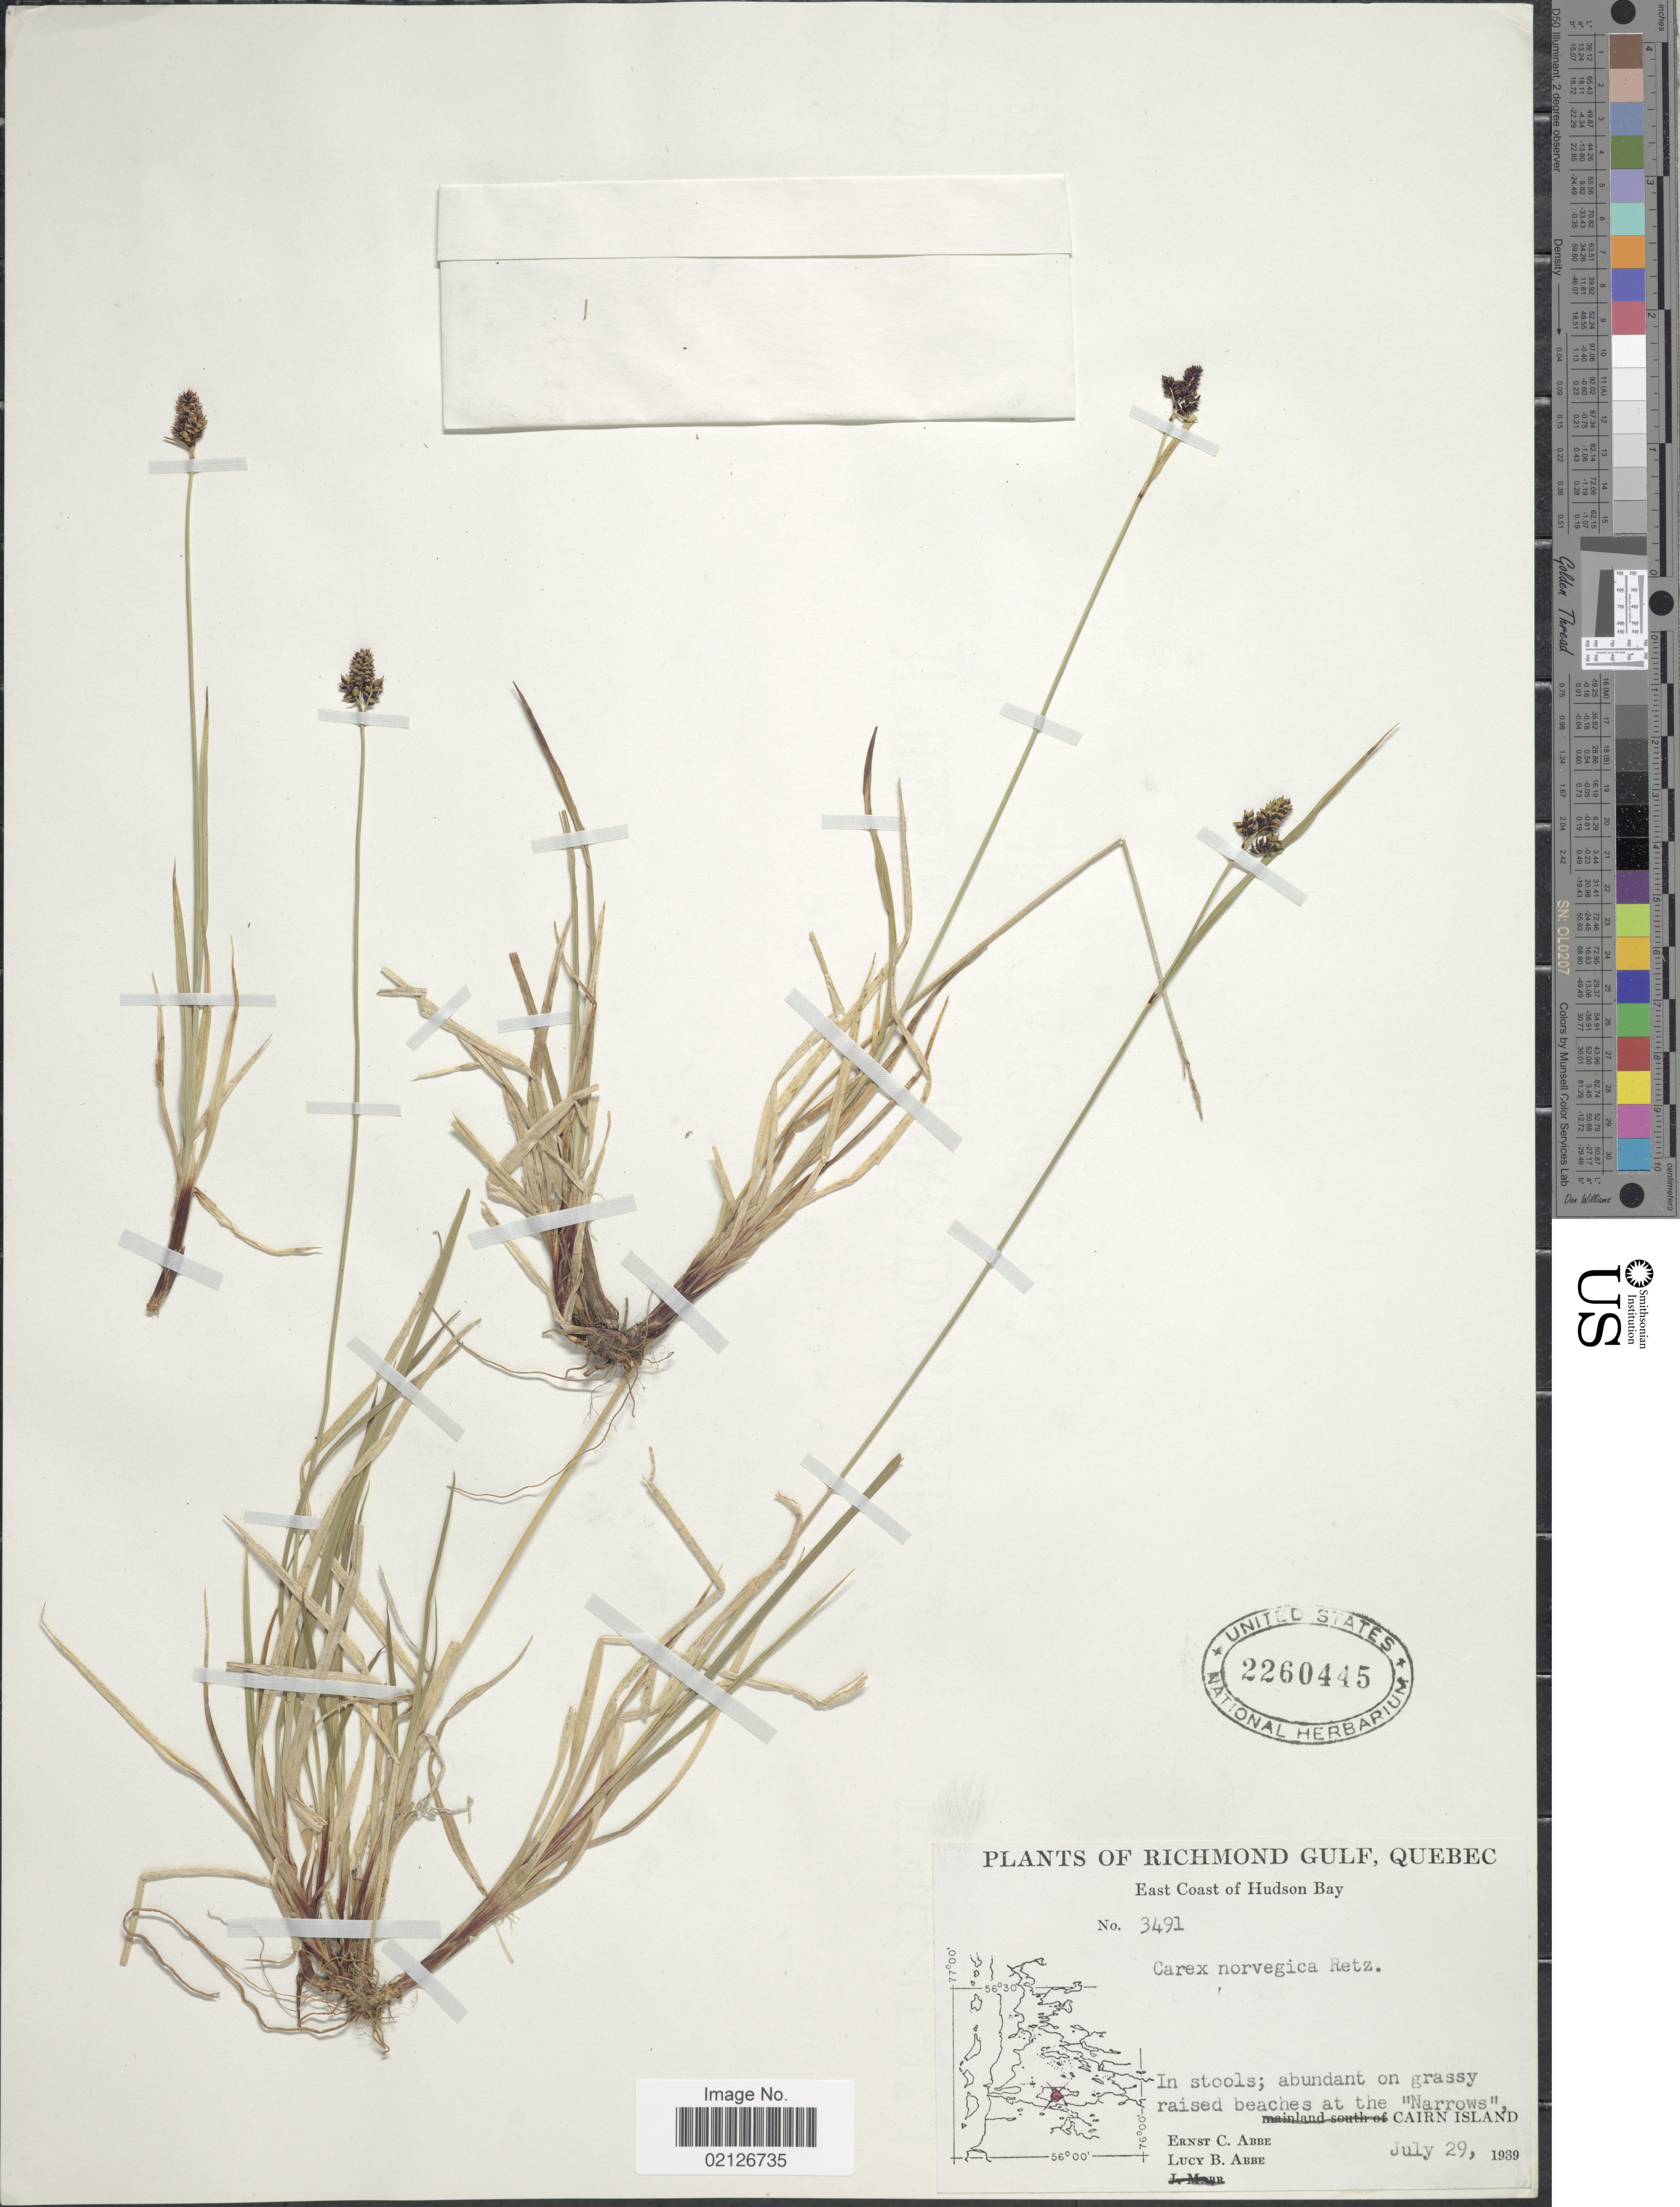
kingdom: Plantae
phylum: Tracheophyta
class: Liliopsida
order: Poales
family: Cyperaceae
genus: Carex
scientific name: Carex norvegica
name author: Retz.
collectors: E. C. Abbe & L. B. Abbe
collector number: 3491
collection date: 1939-07-29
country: Canada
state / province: Quebec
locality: Richmond ulf, East Coast of Hudson Bay, abundant on grassy raised beaches at the "Narrows", Cairn Island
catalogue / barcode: US 2260445